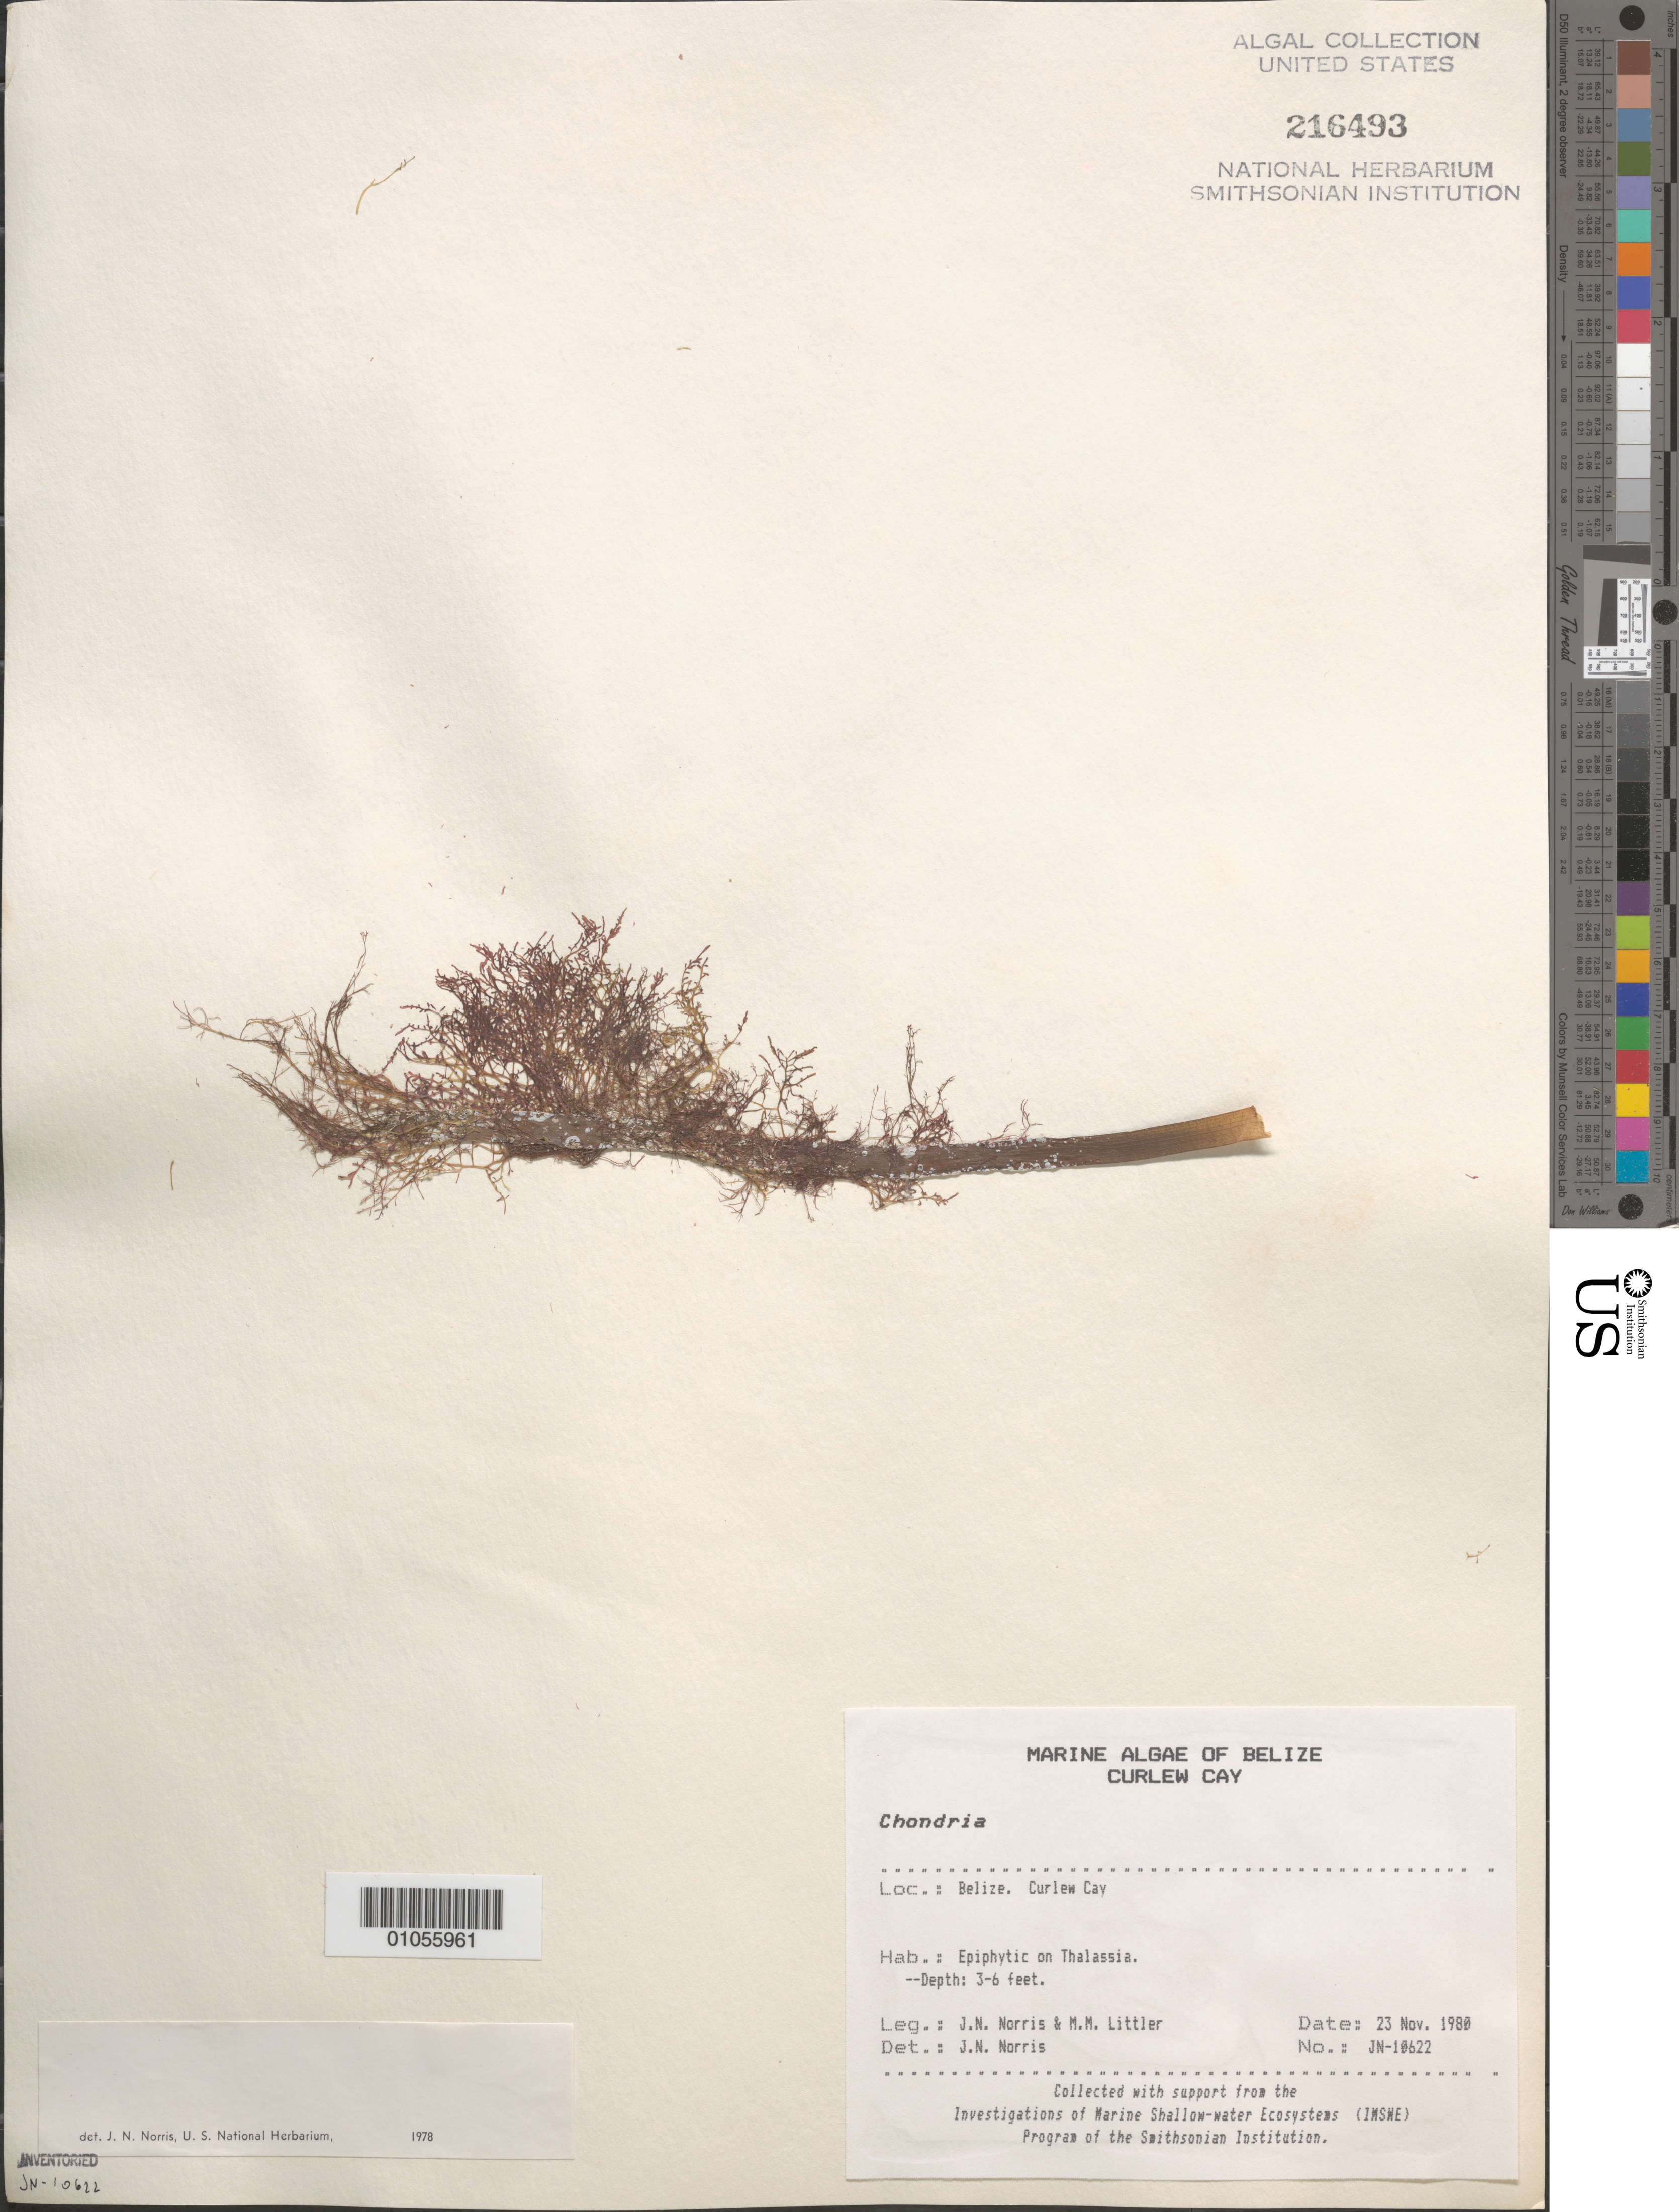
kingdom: Plantae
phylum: Rhodophyta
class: Florideophyceae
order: Ceramiales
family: Rhodomelaceae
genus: Chondria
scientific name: Chondria sp.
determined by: Norris, James N.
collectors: J. N. Norris & M. M. Littler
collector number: JN-10622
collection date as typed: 23 Nov 1980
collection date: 1980-11-23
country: Belize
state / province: Stann Creek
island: Curlew Cay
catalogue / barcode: US 216493